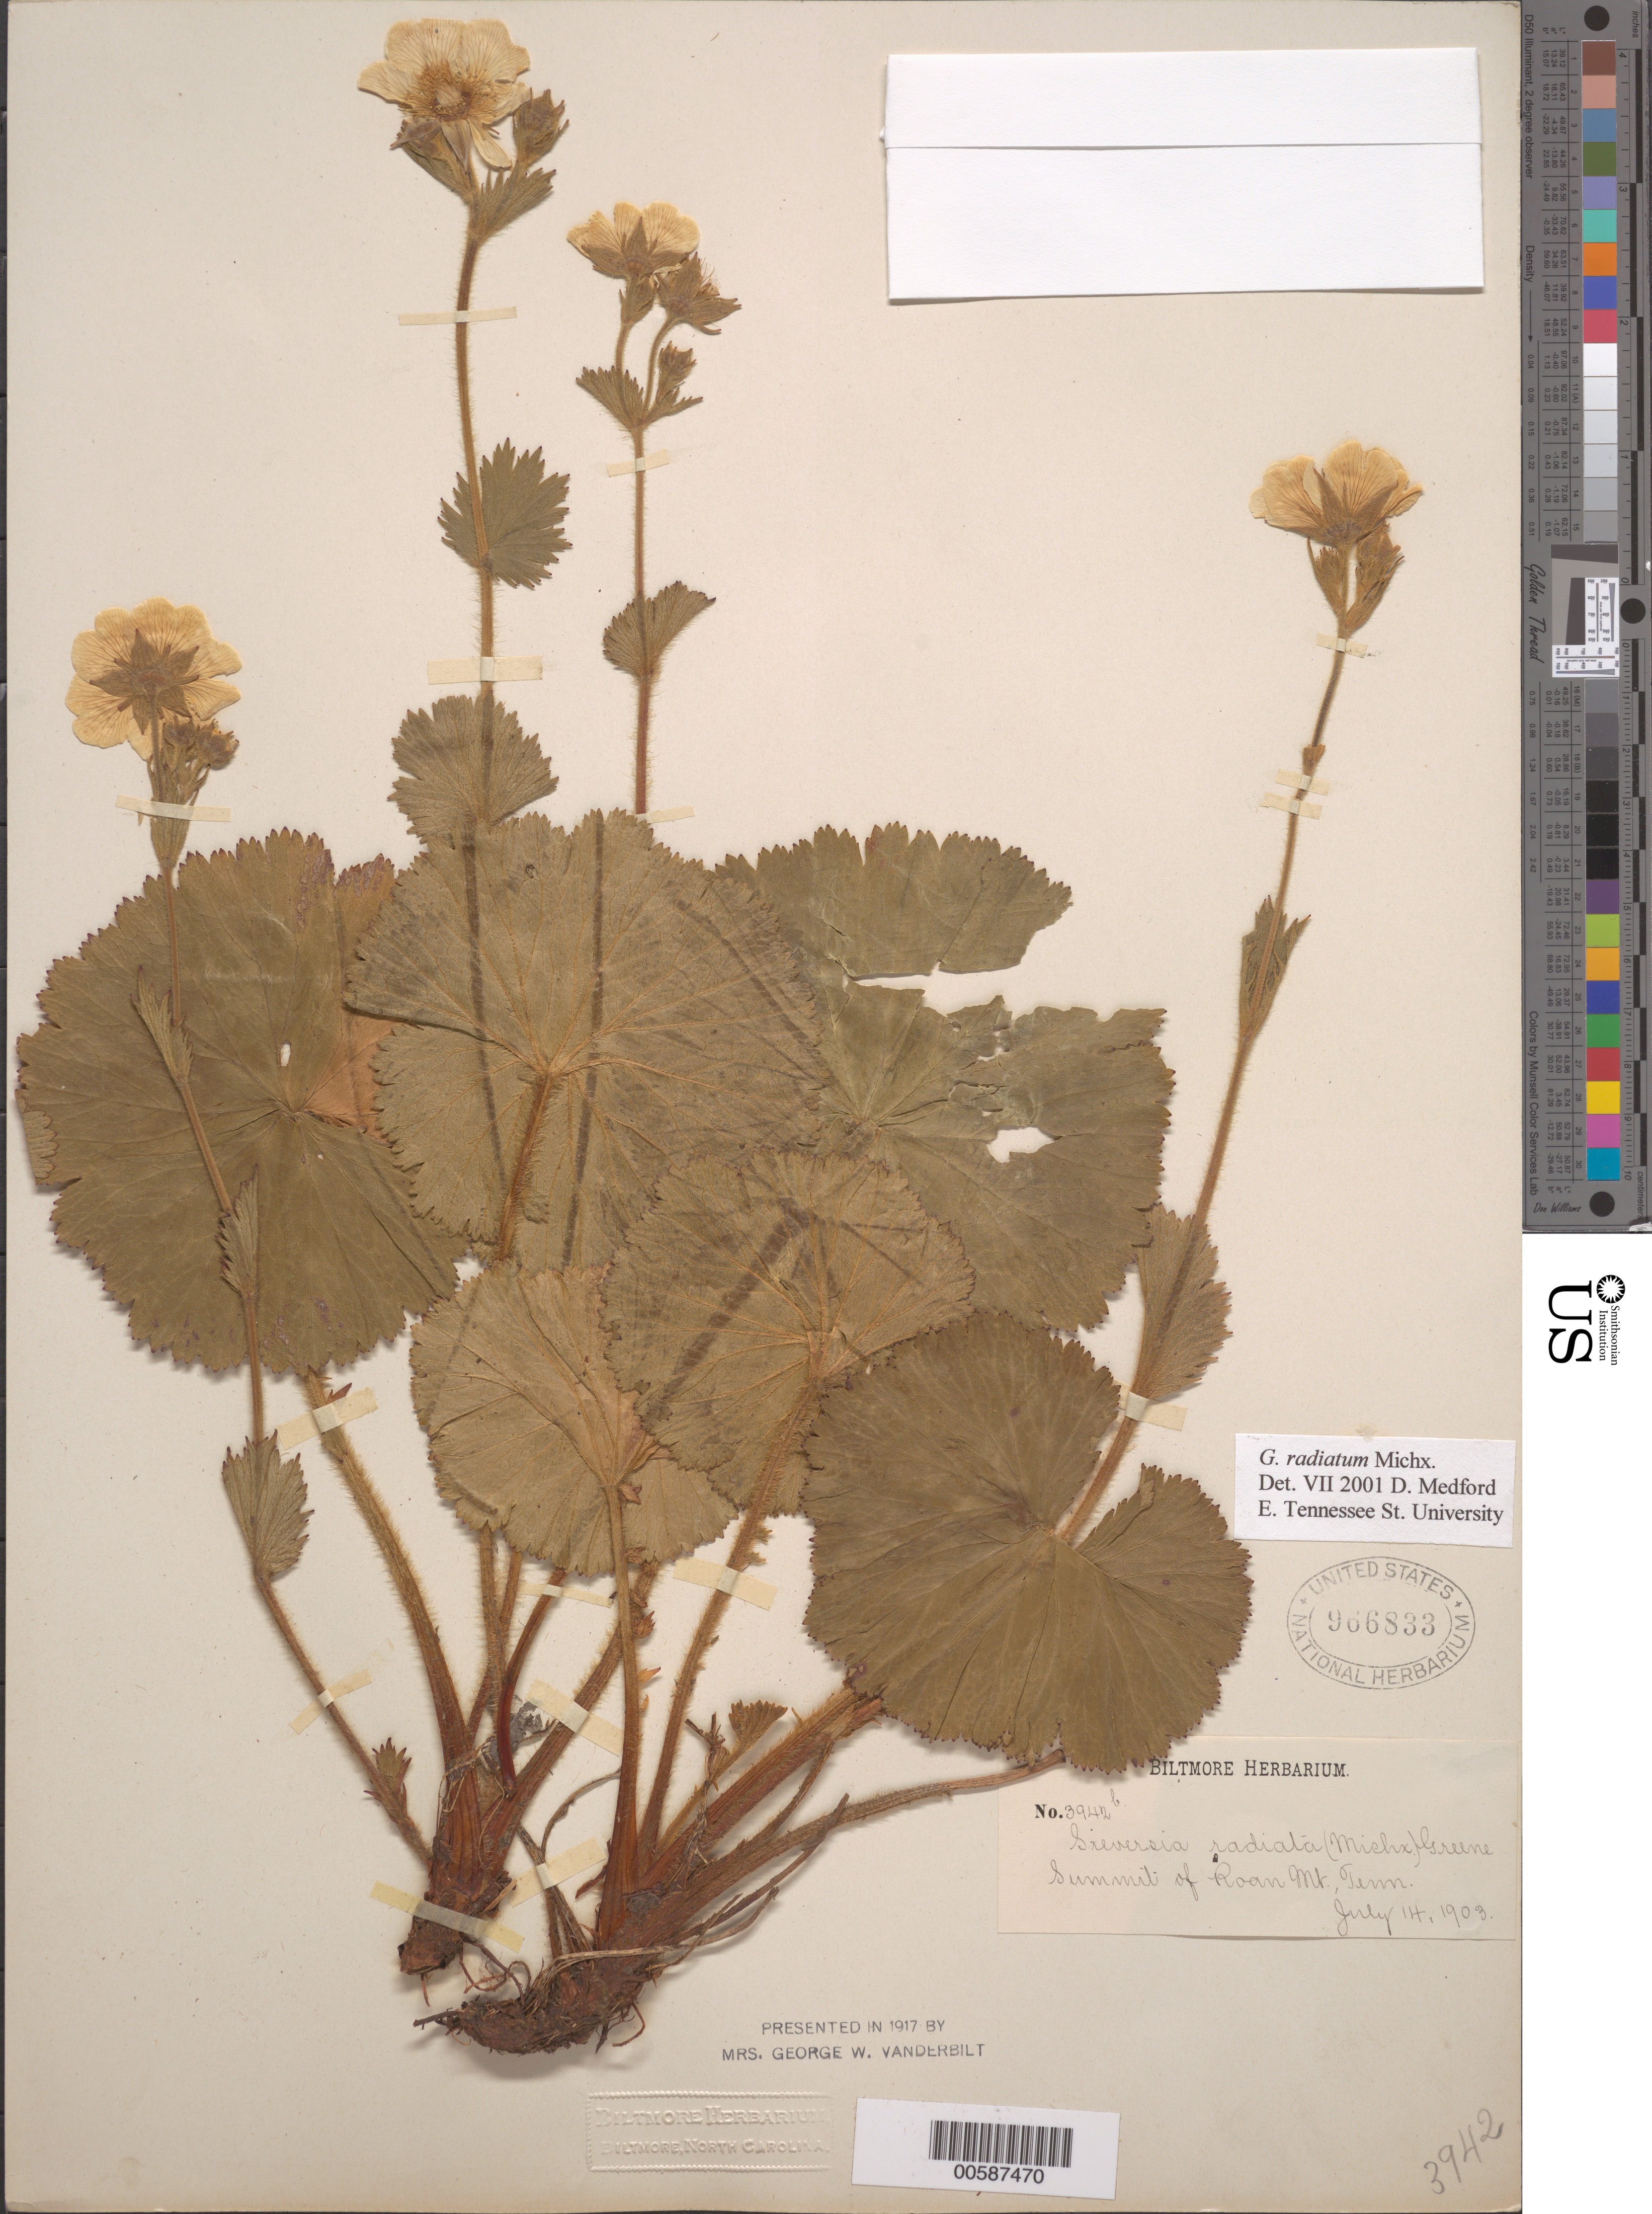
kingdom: Plantae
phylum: Tracheophyta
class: Magnoliopsida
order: Rosales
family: Rosaceae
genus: Geum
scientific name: Geum radiatum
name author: Michx.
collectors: R. Vanderbilt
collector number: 3942b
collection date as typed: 14 Jul 1903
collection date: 1903-07-14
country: United States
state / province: Tennessee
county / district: Carter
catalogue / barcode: US 966833